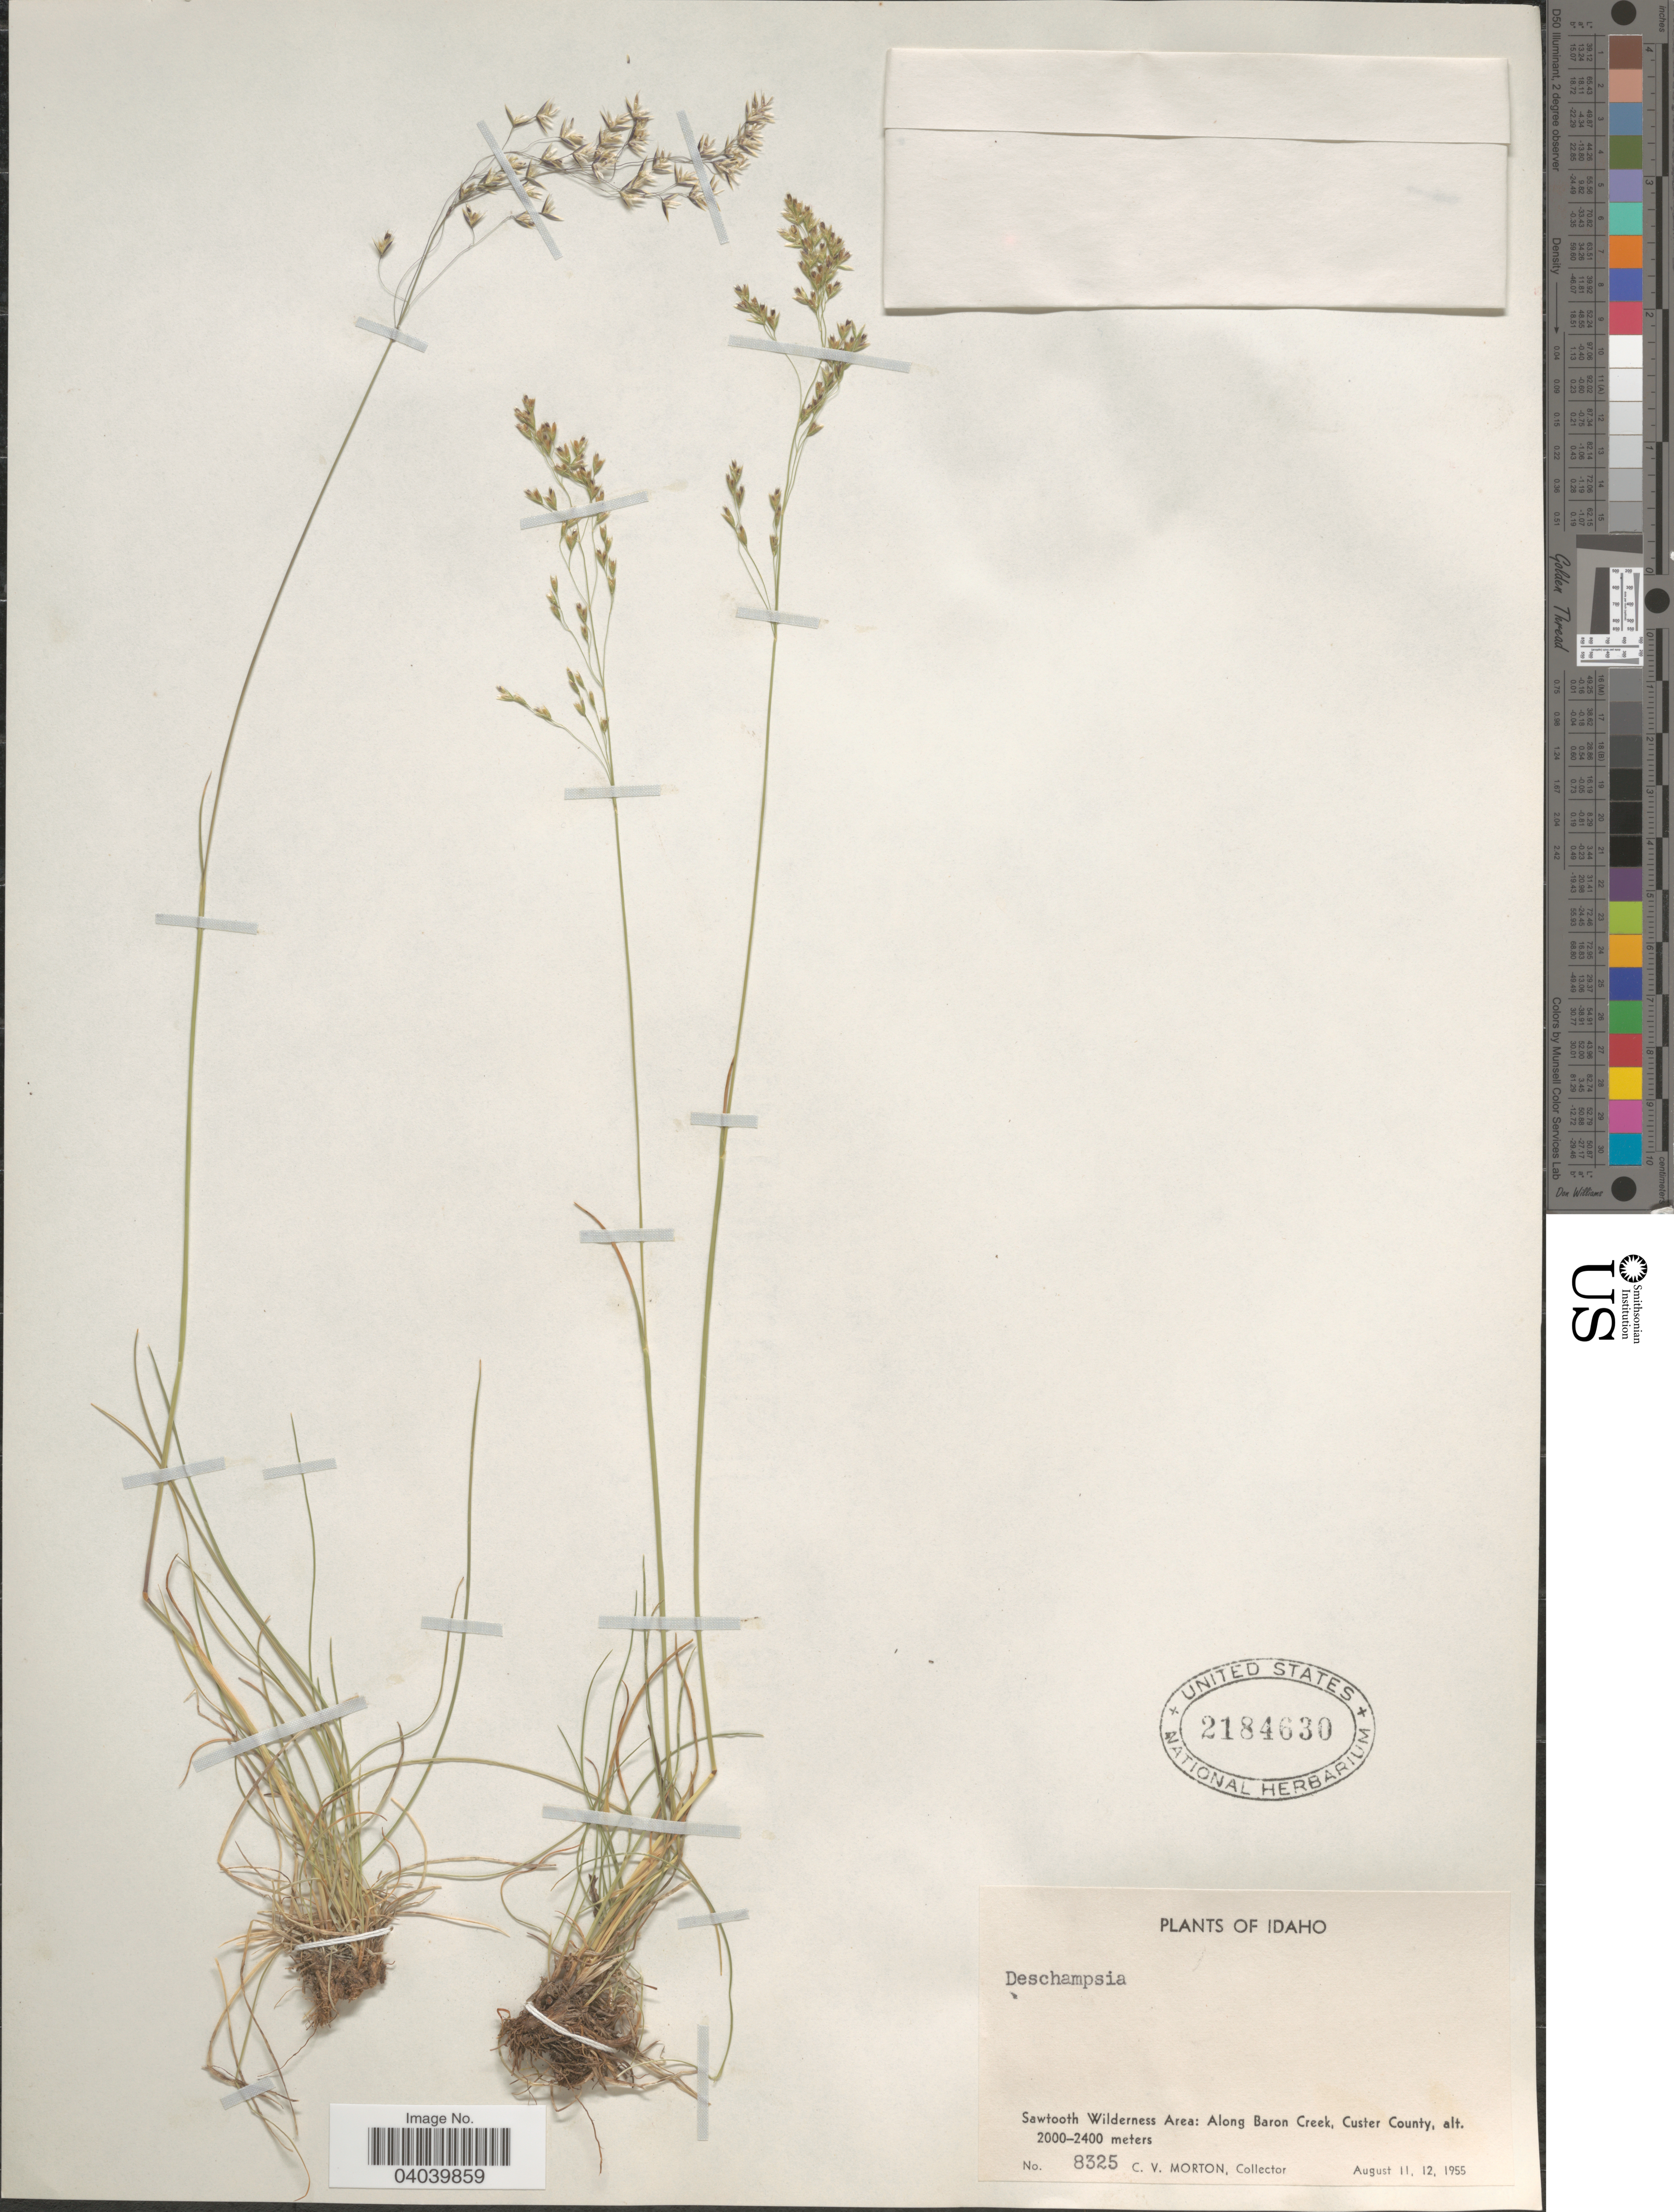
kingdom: Plantae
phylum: Tracheophyta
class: Liliopsida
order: Poales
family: Poaceae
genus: Deschampsia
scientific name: Deschampsia sp.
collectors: C. V. Morton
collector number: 8325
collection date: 1955-08-11/1955-08-12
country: United States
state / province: Idaho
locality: Sawtooth Wilderness Area: Along Baron Creek, Custer County.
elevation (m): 2000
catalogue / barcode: US 2184630